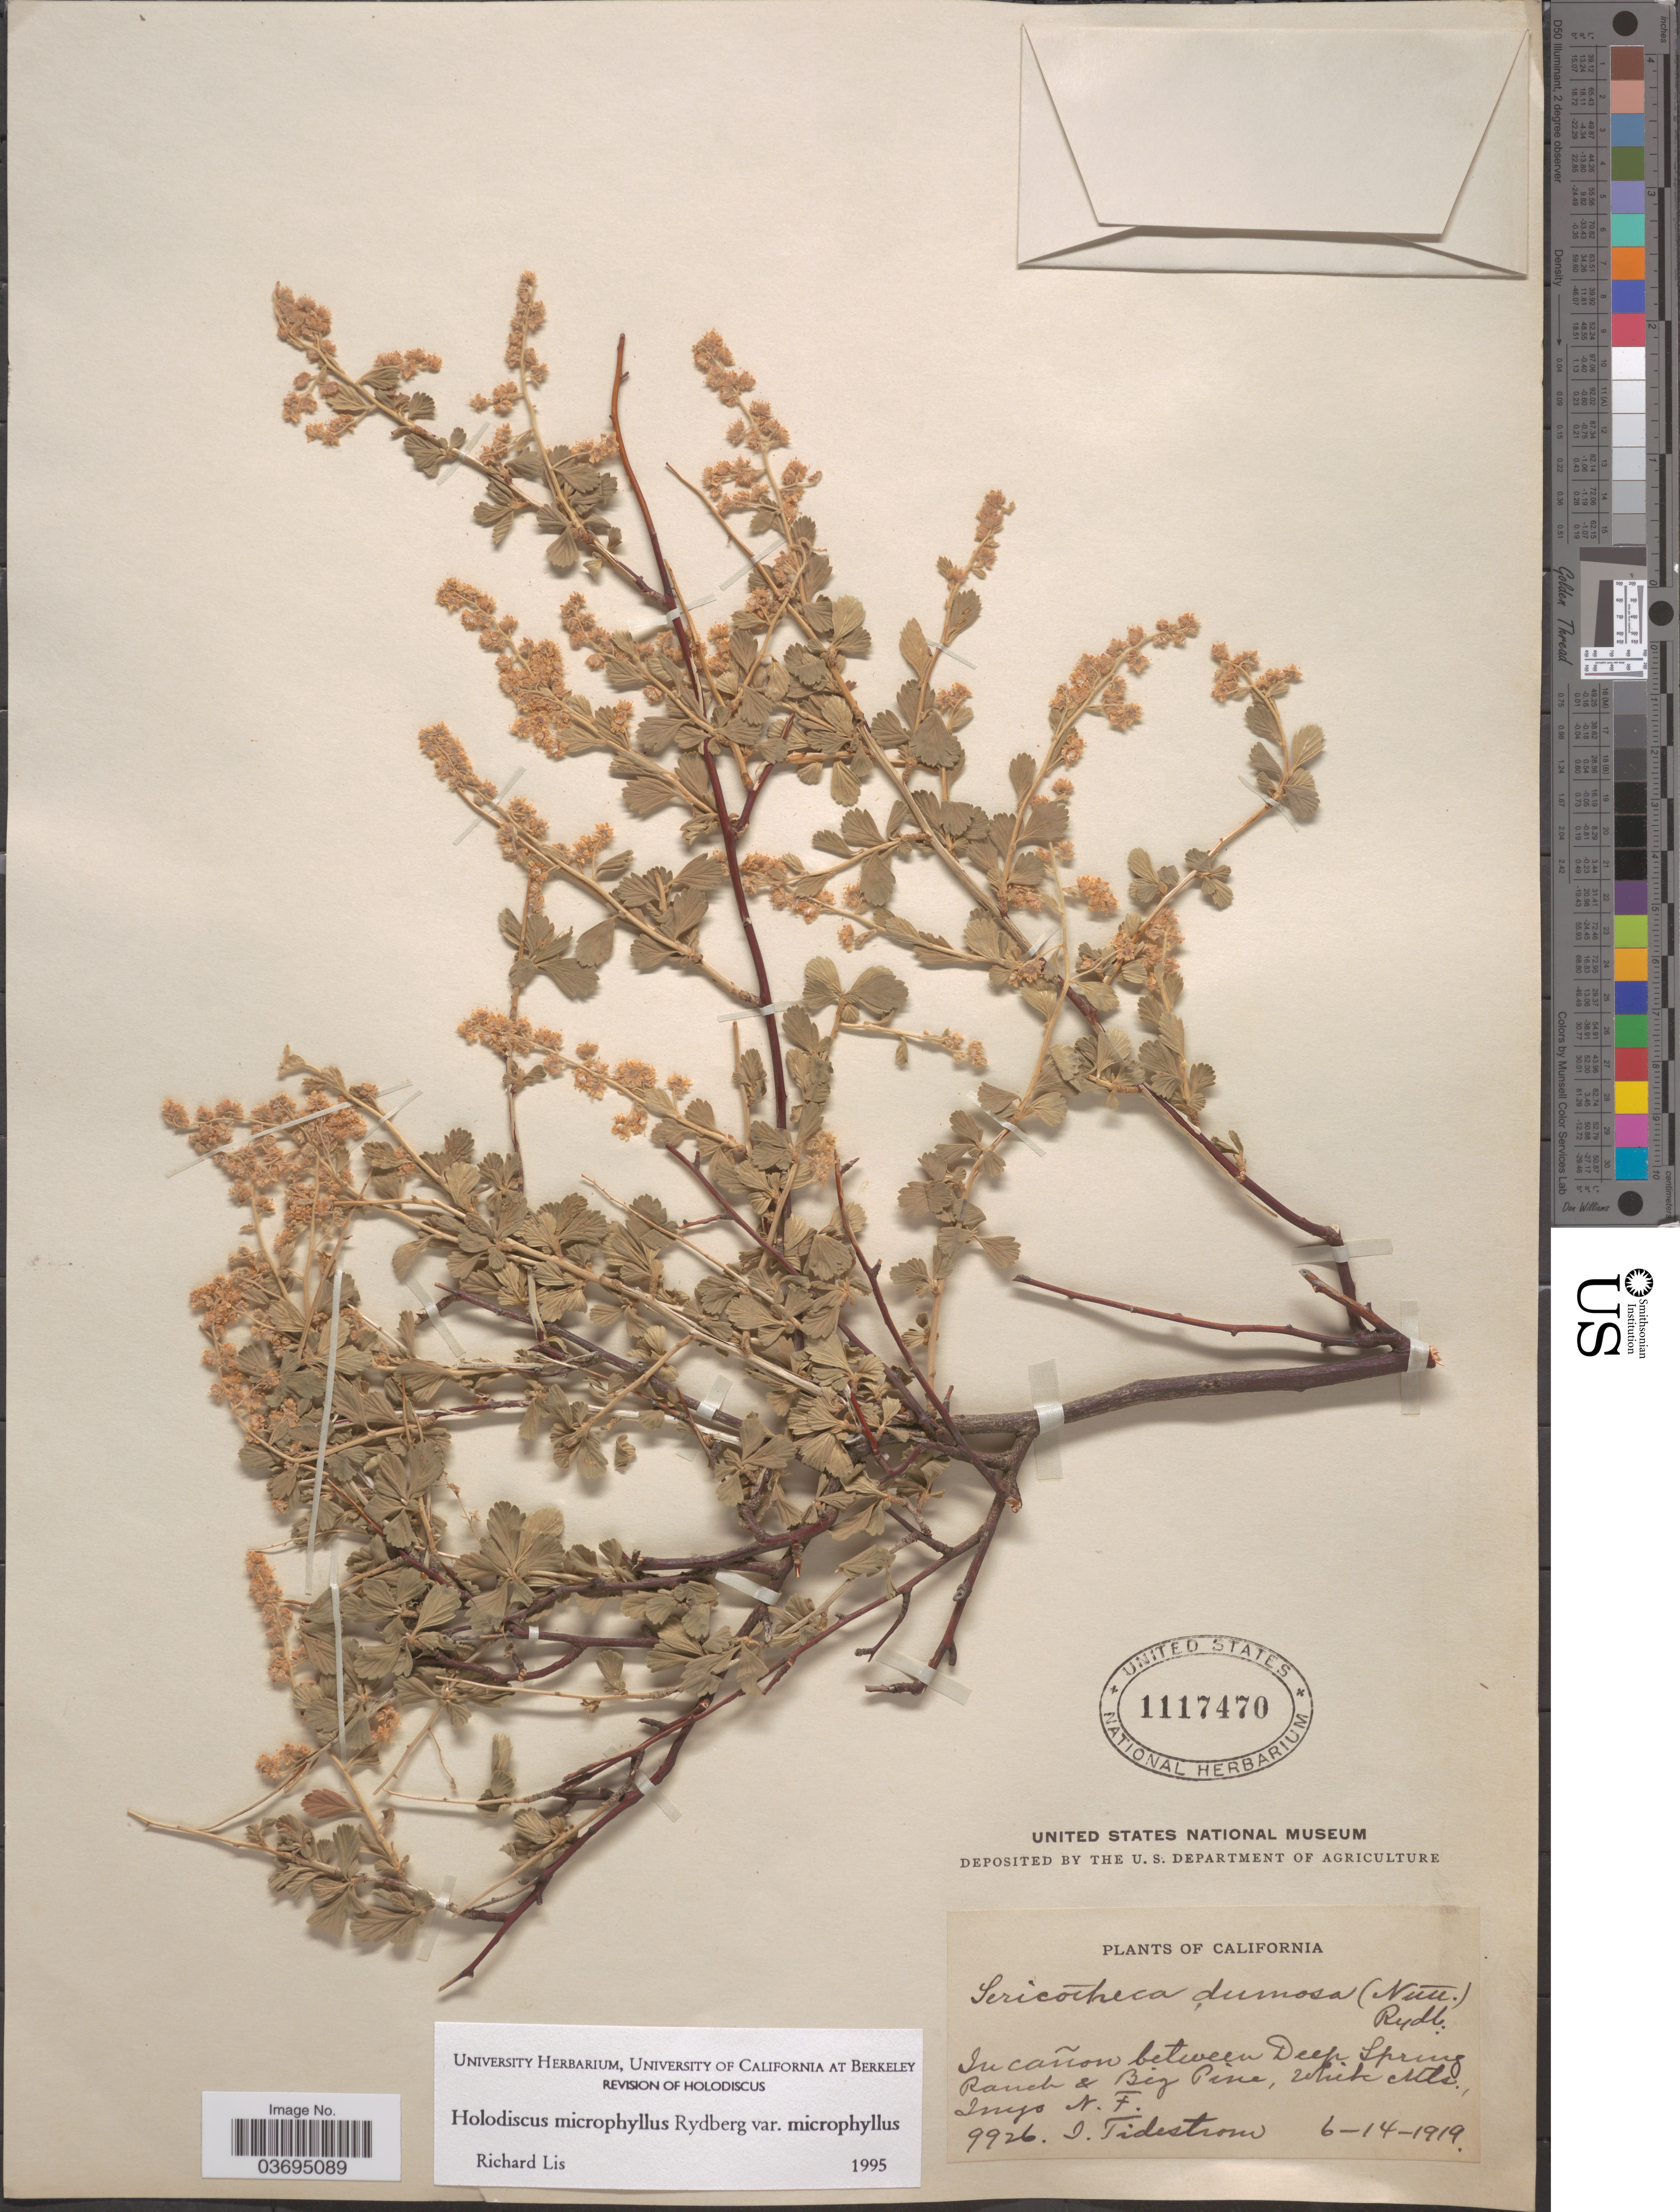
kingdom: Plantae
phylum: Tracheophyta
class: Magnoliopsida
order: Rosales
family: Rosaceae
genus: Holodiscus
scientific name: Holodiscus discolor var. microphyllus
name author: (Rydb.) Jeps.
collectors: I. F. Tidestrom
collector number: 9926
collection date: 1919-06-14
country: United States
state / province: California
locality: In cañon between Deep Spring Ranch & Big Pine, White Mts., Inyo N. F.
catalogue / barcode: US 1117470